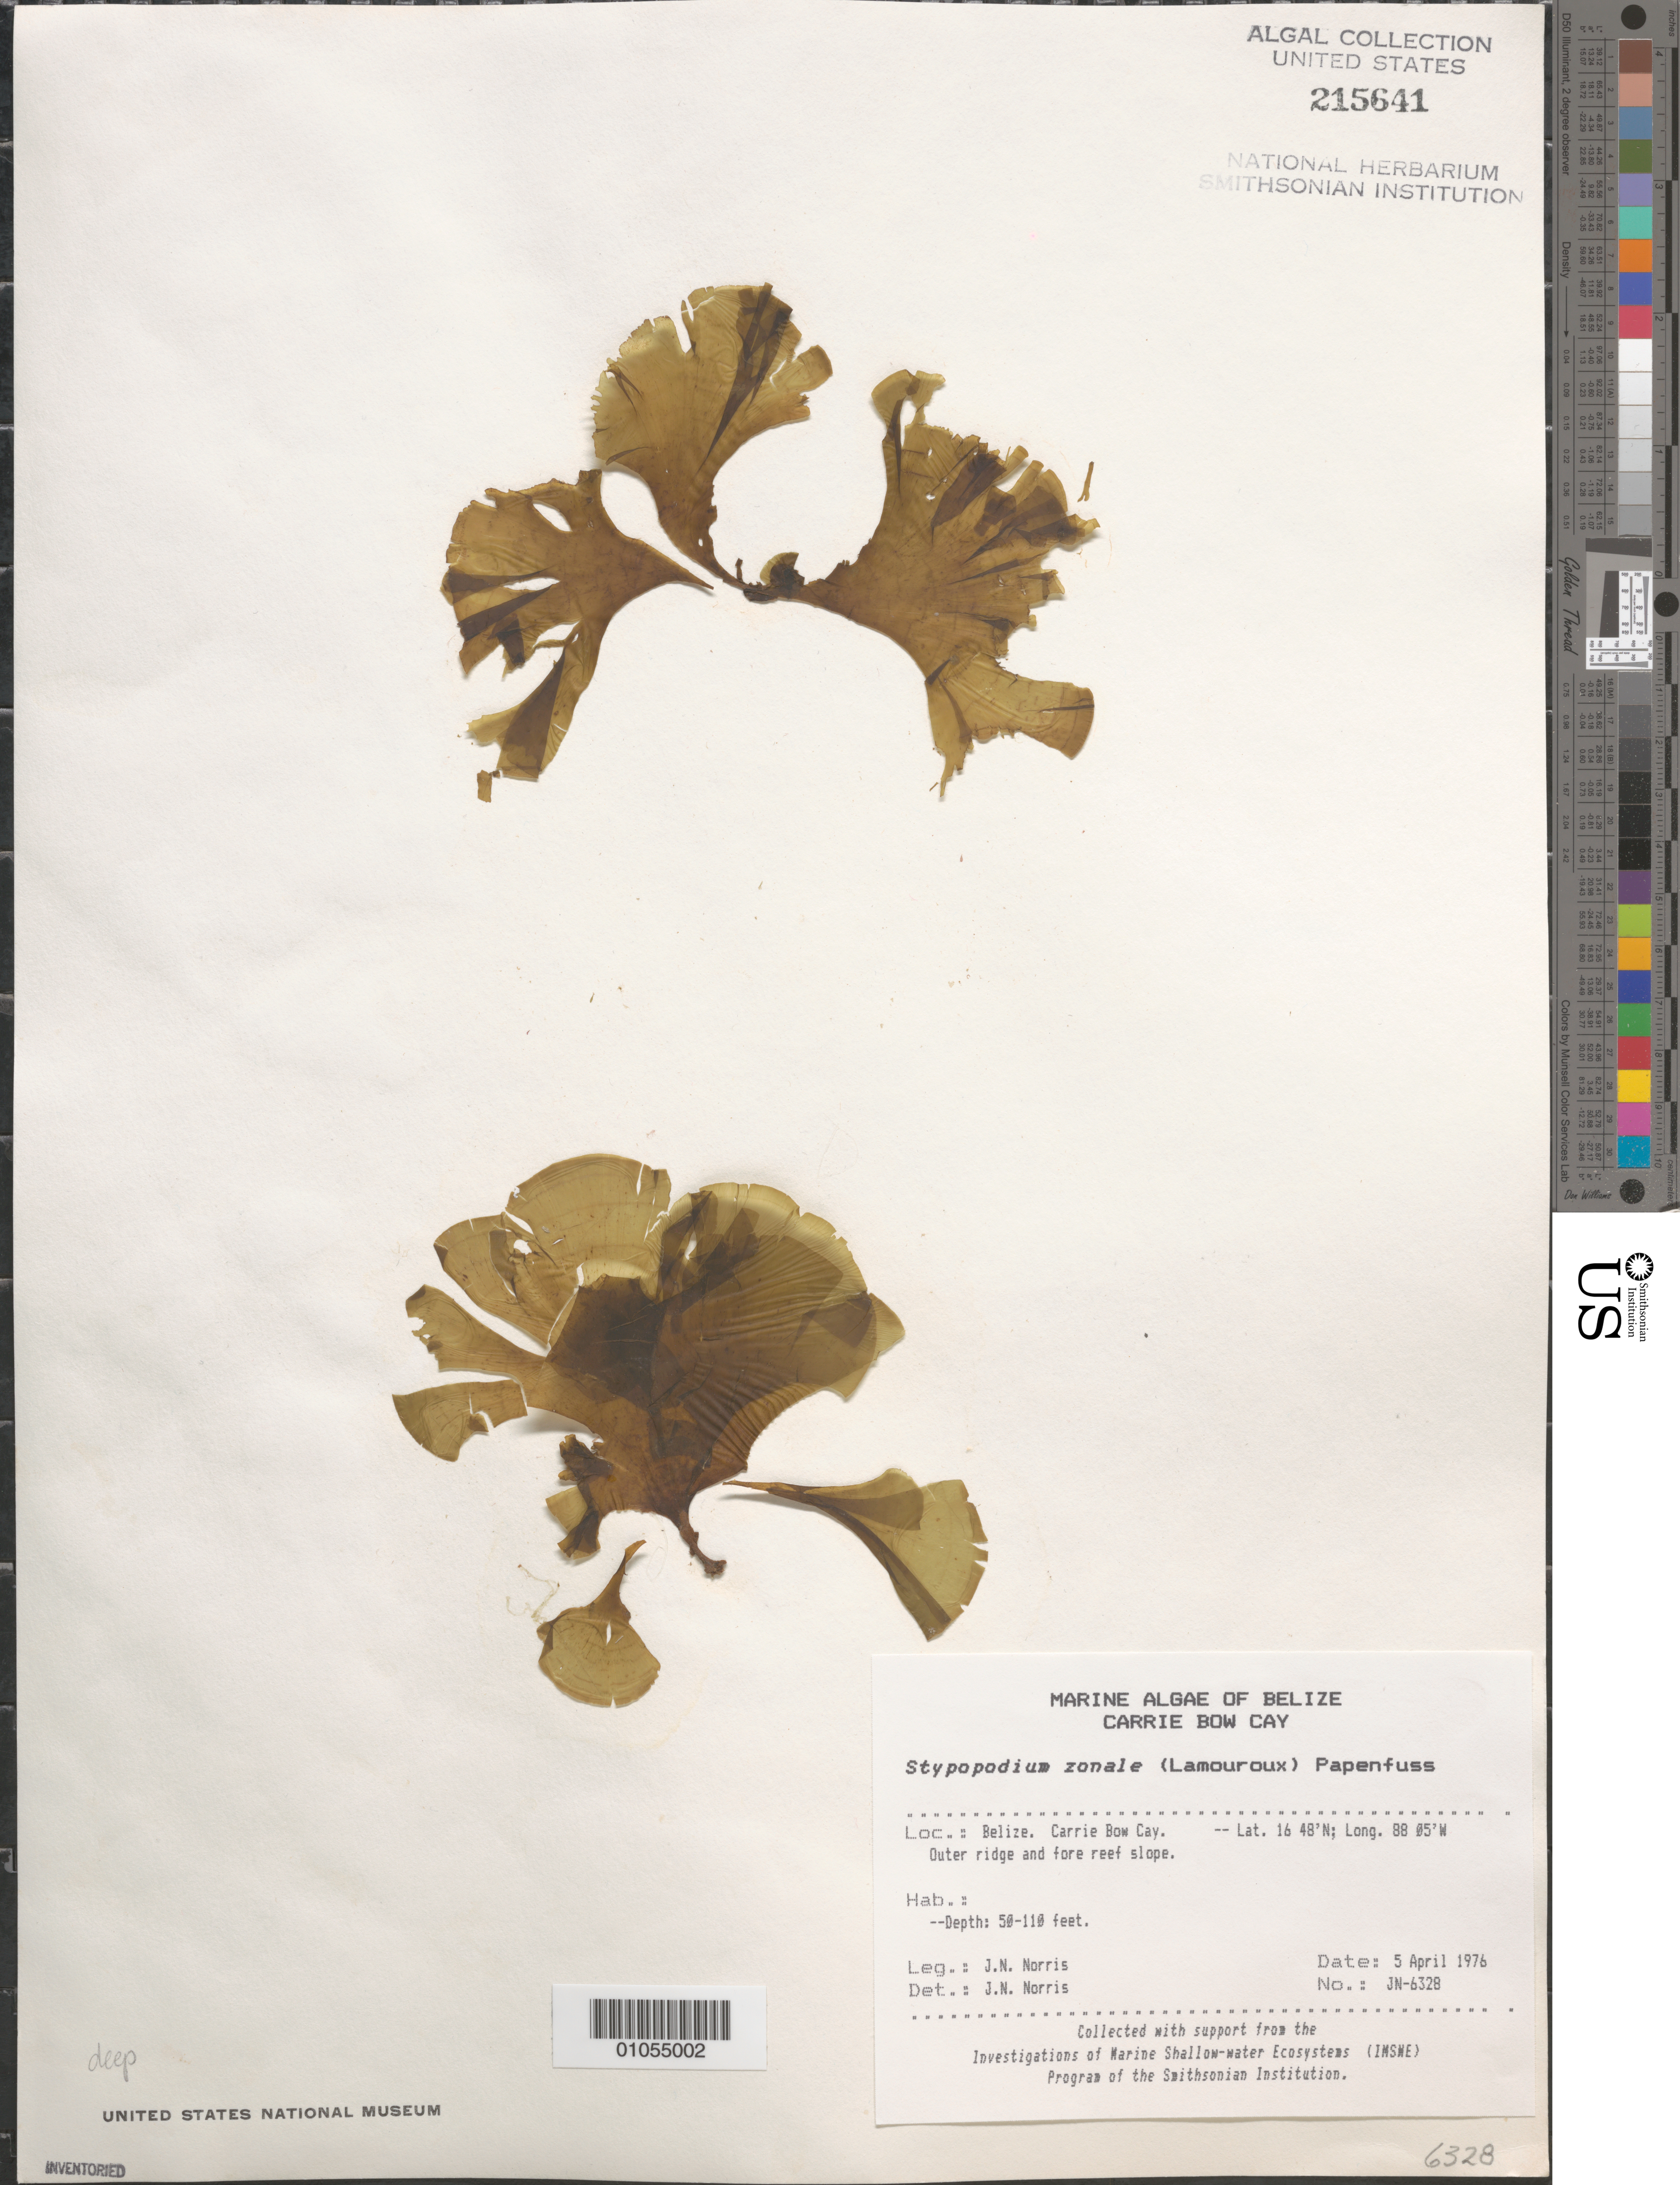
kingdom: Chromista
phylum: Ochrophyta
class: Phaeophyceae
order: Dictyotales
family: Dictyotaceae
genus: Stypopodium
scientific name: Stypopodium zonale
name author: (J.V.Lamouroux) Papenf.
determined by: Norris, James N.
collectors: J. N. Norris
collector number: JN-6328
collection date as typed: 05 Apr 1976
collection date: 1976-04-05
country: Belize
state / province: Stann Creek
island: Carrie Bow Cay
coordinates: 16 48'N, 88 05'W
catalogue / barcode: US 215641